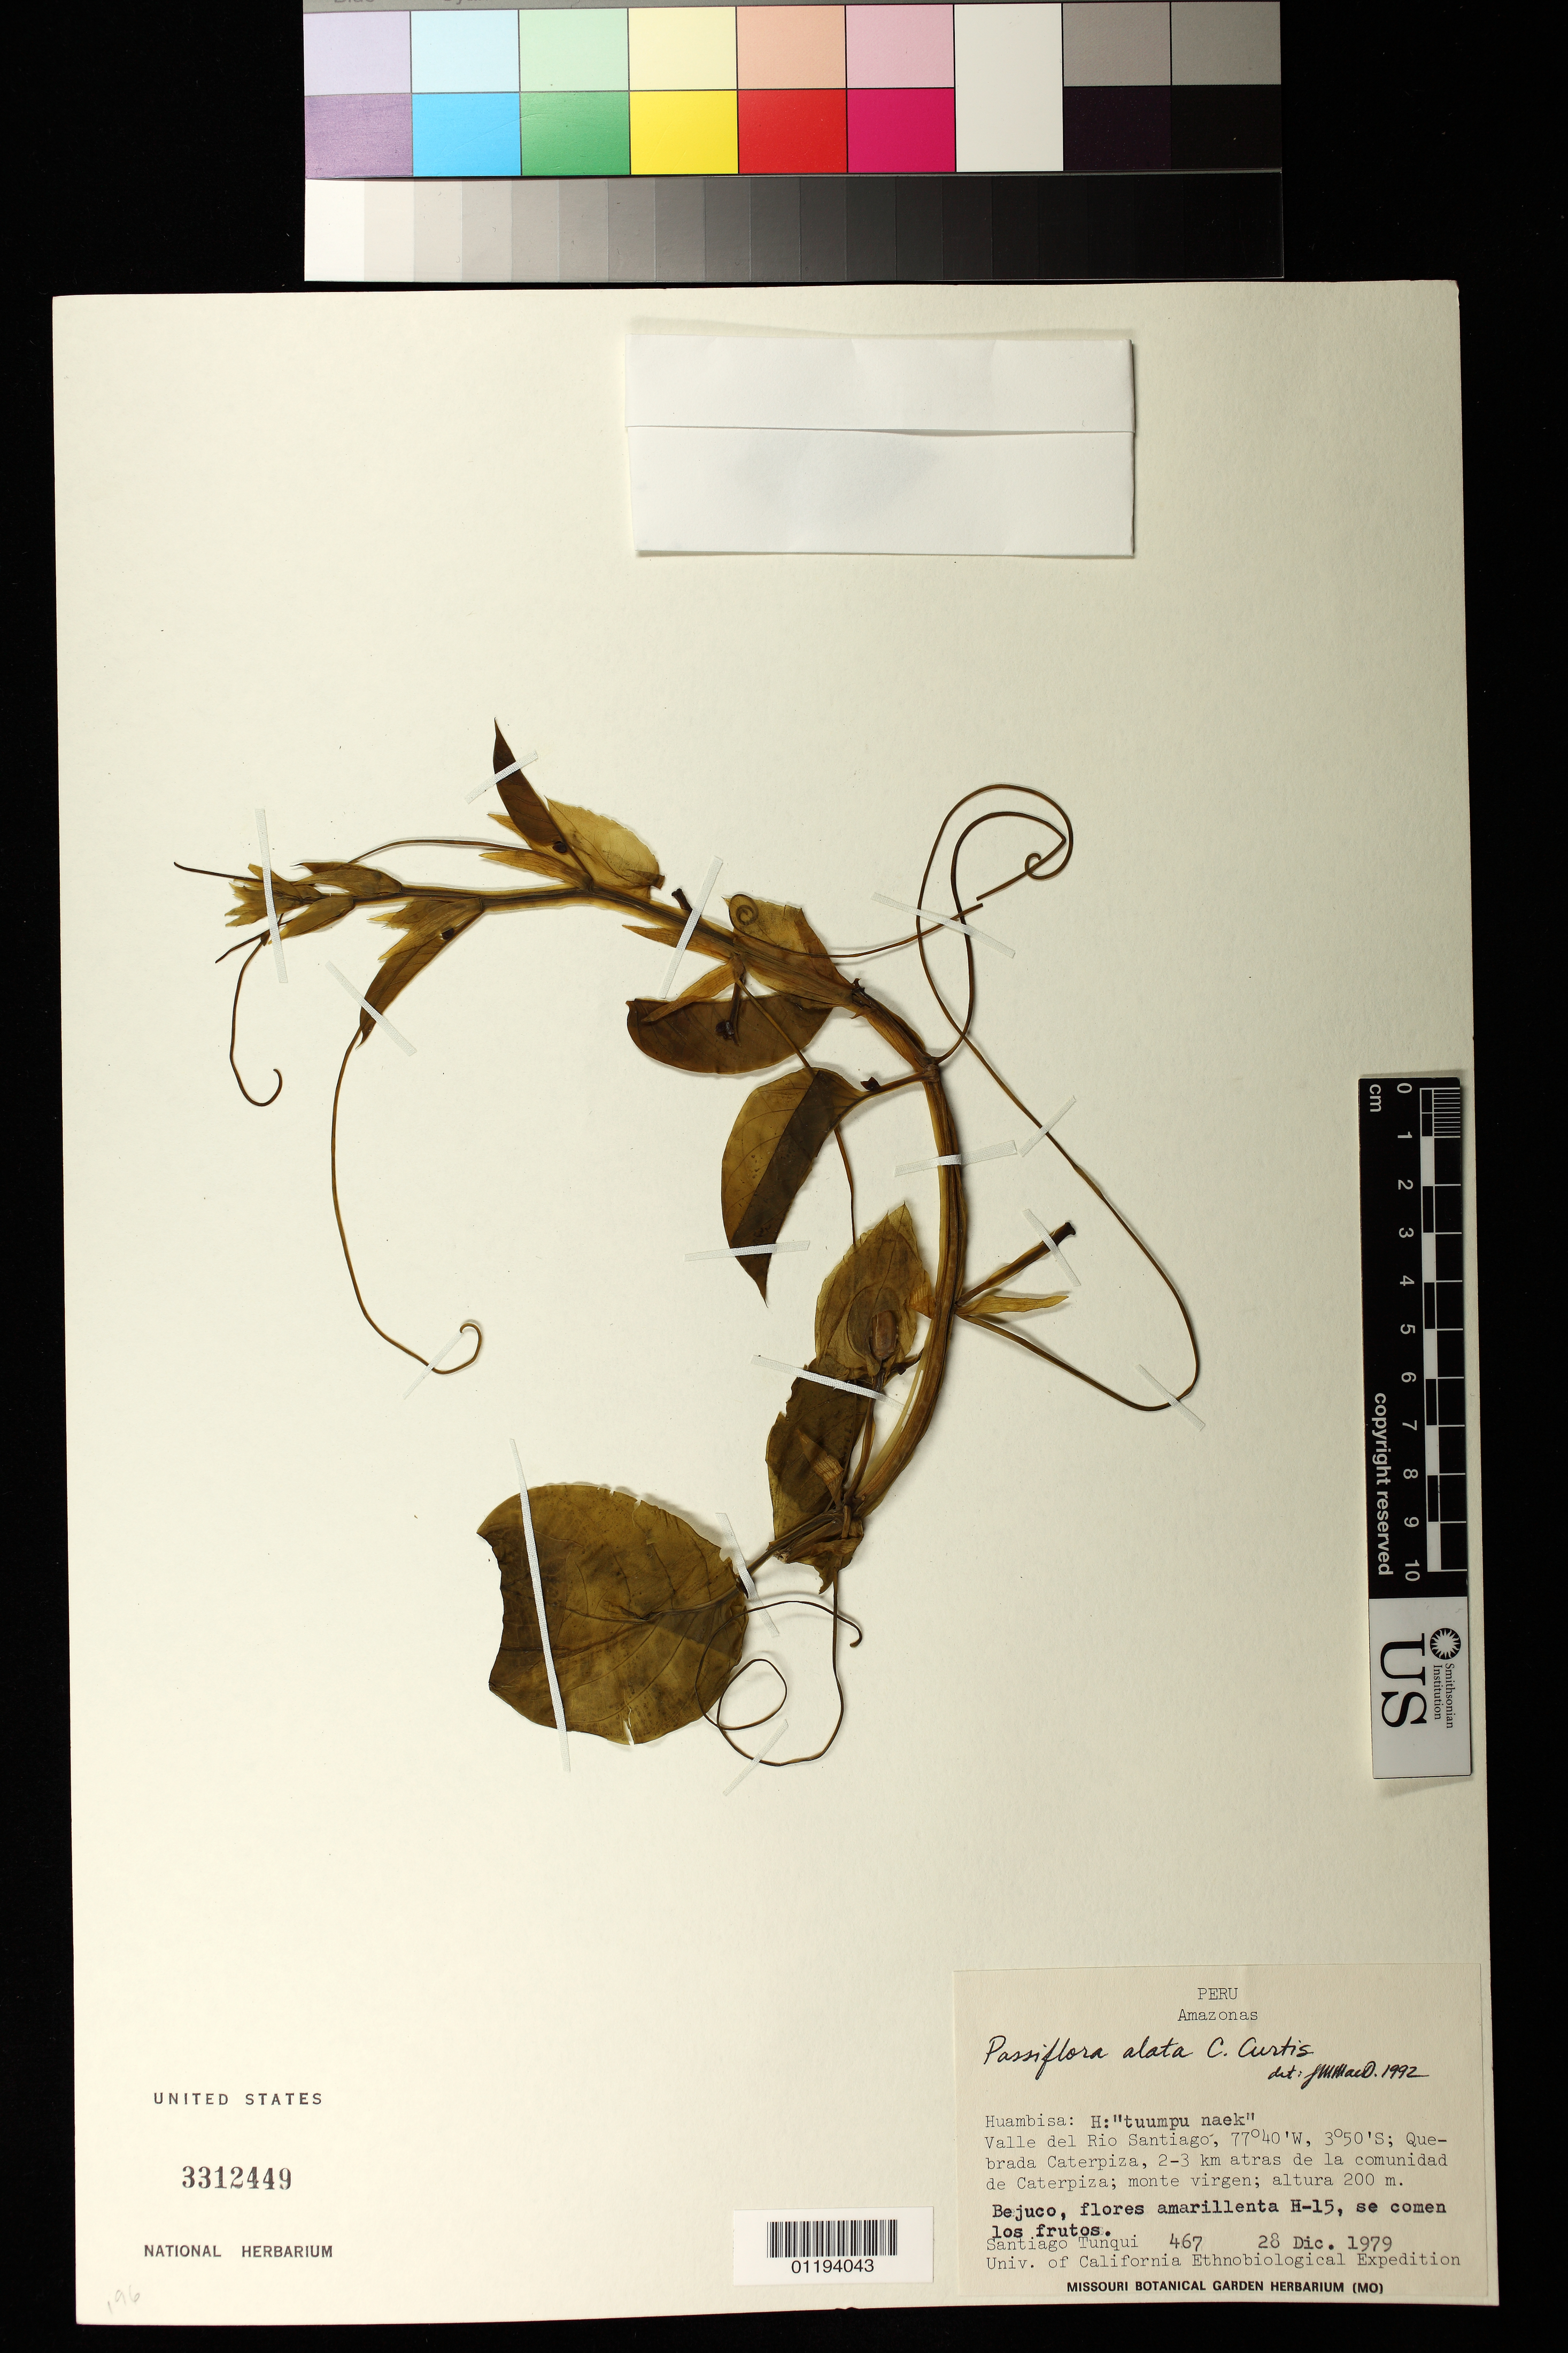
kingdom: Plantae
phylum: Tracheophyta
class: Magnoliopsida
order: Malpighiales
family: Passifloraceae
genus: Passiflora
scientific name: Passiflora alata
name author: Curtis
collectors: S. Tunqui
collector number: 467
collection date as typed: Dec 28 1979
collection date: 1979-12-28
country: Peru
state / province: Amazonas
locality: Amazonas Valle del Rio Santiago, Quebrada Caterpiza, 203 km atras de la comunidad de Caterpiza; monte virgen.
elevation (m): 200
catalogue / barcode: US 3312449